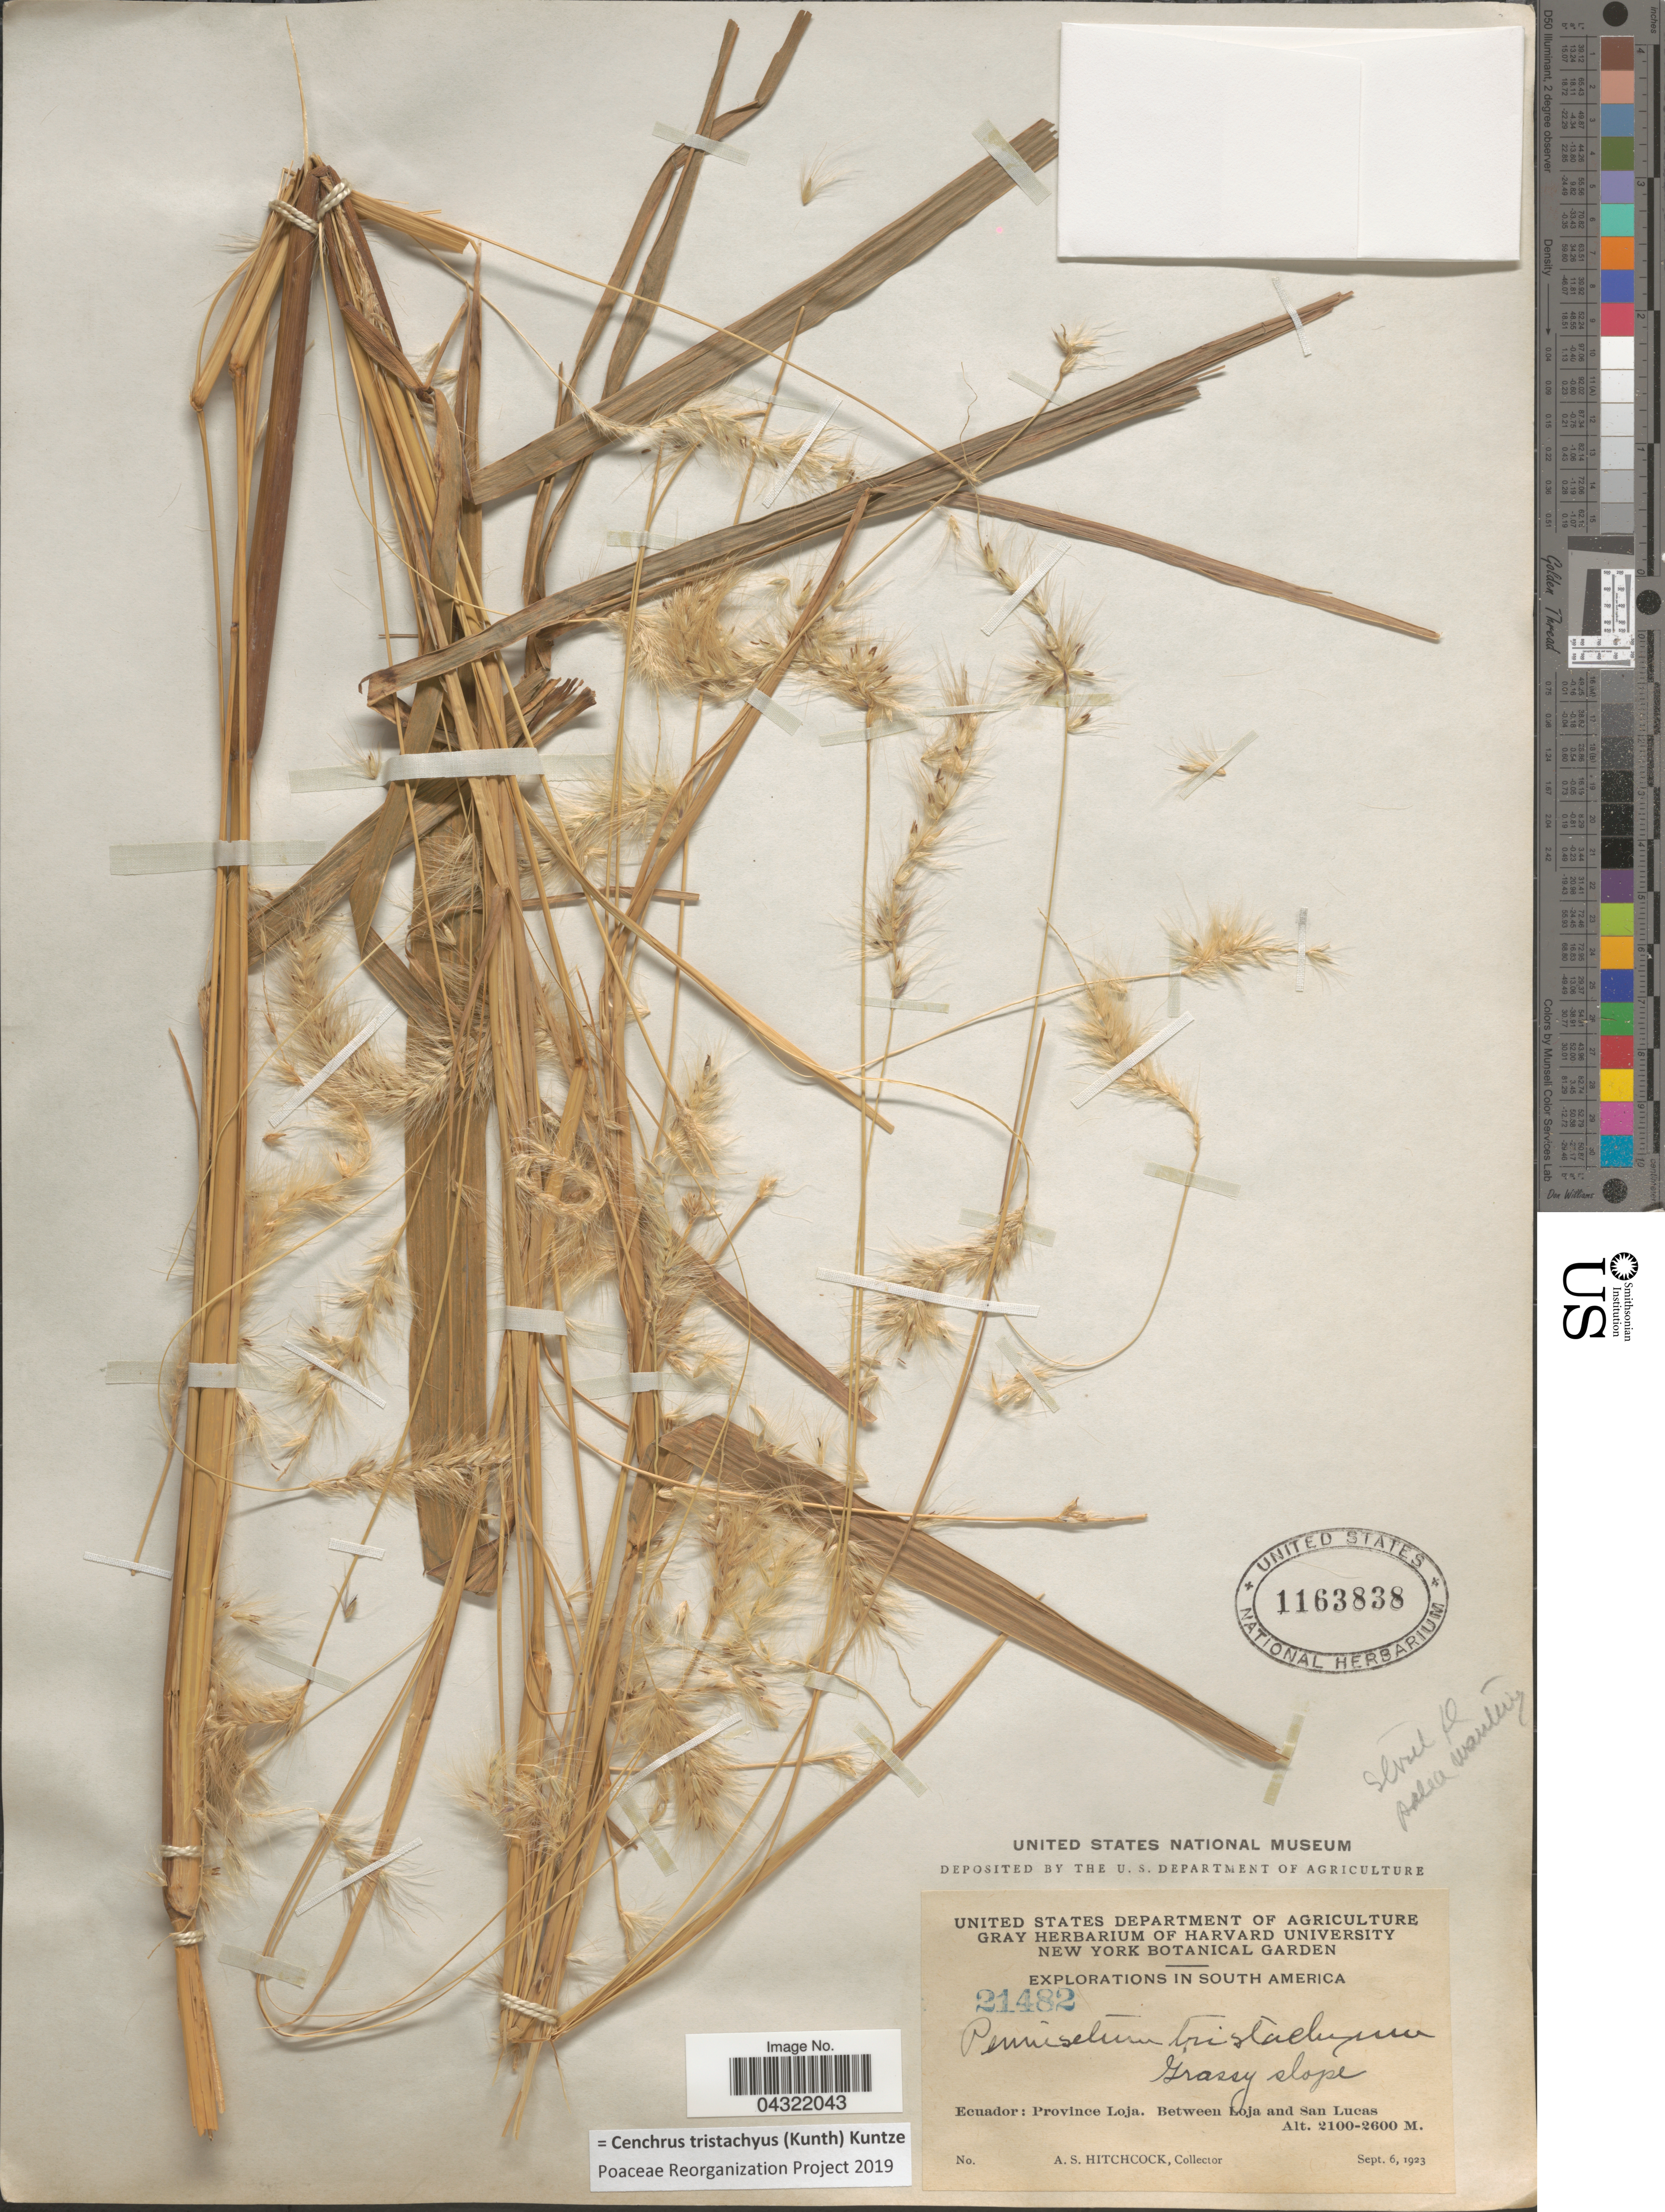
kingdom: Plantae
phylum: Tracheophyta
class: Liliopsida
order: Poales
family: Poaceae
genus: Cenchrus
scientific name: Cenchrus tristachyus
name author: (Kunth) Kuntze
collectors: A. S. Hitchcock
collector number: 21482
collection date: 1923-09-06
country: Ecuador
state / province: Loja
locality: Explorations in South America. Between Loja and San Lucas.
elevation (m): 2100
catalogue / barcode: US 1163838